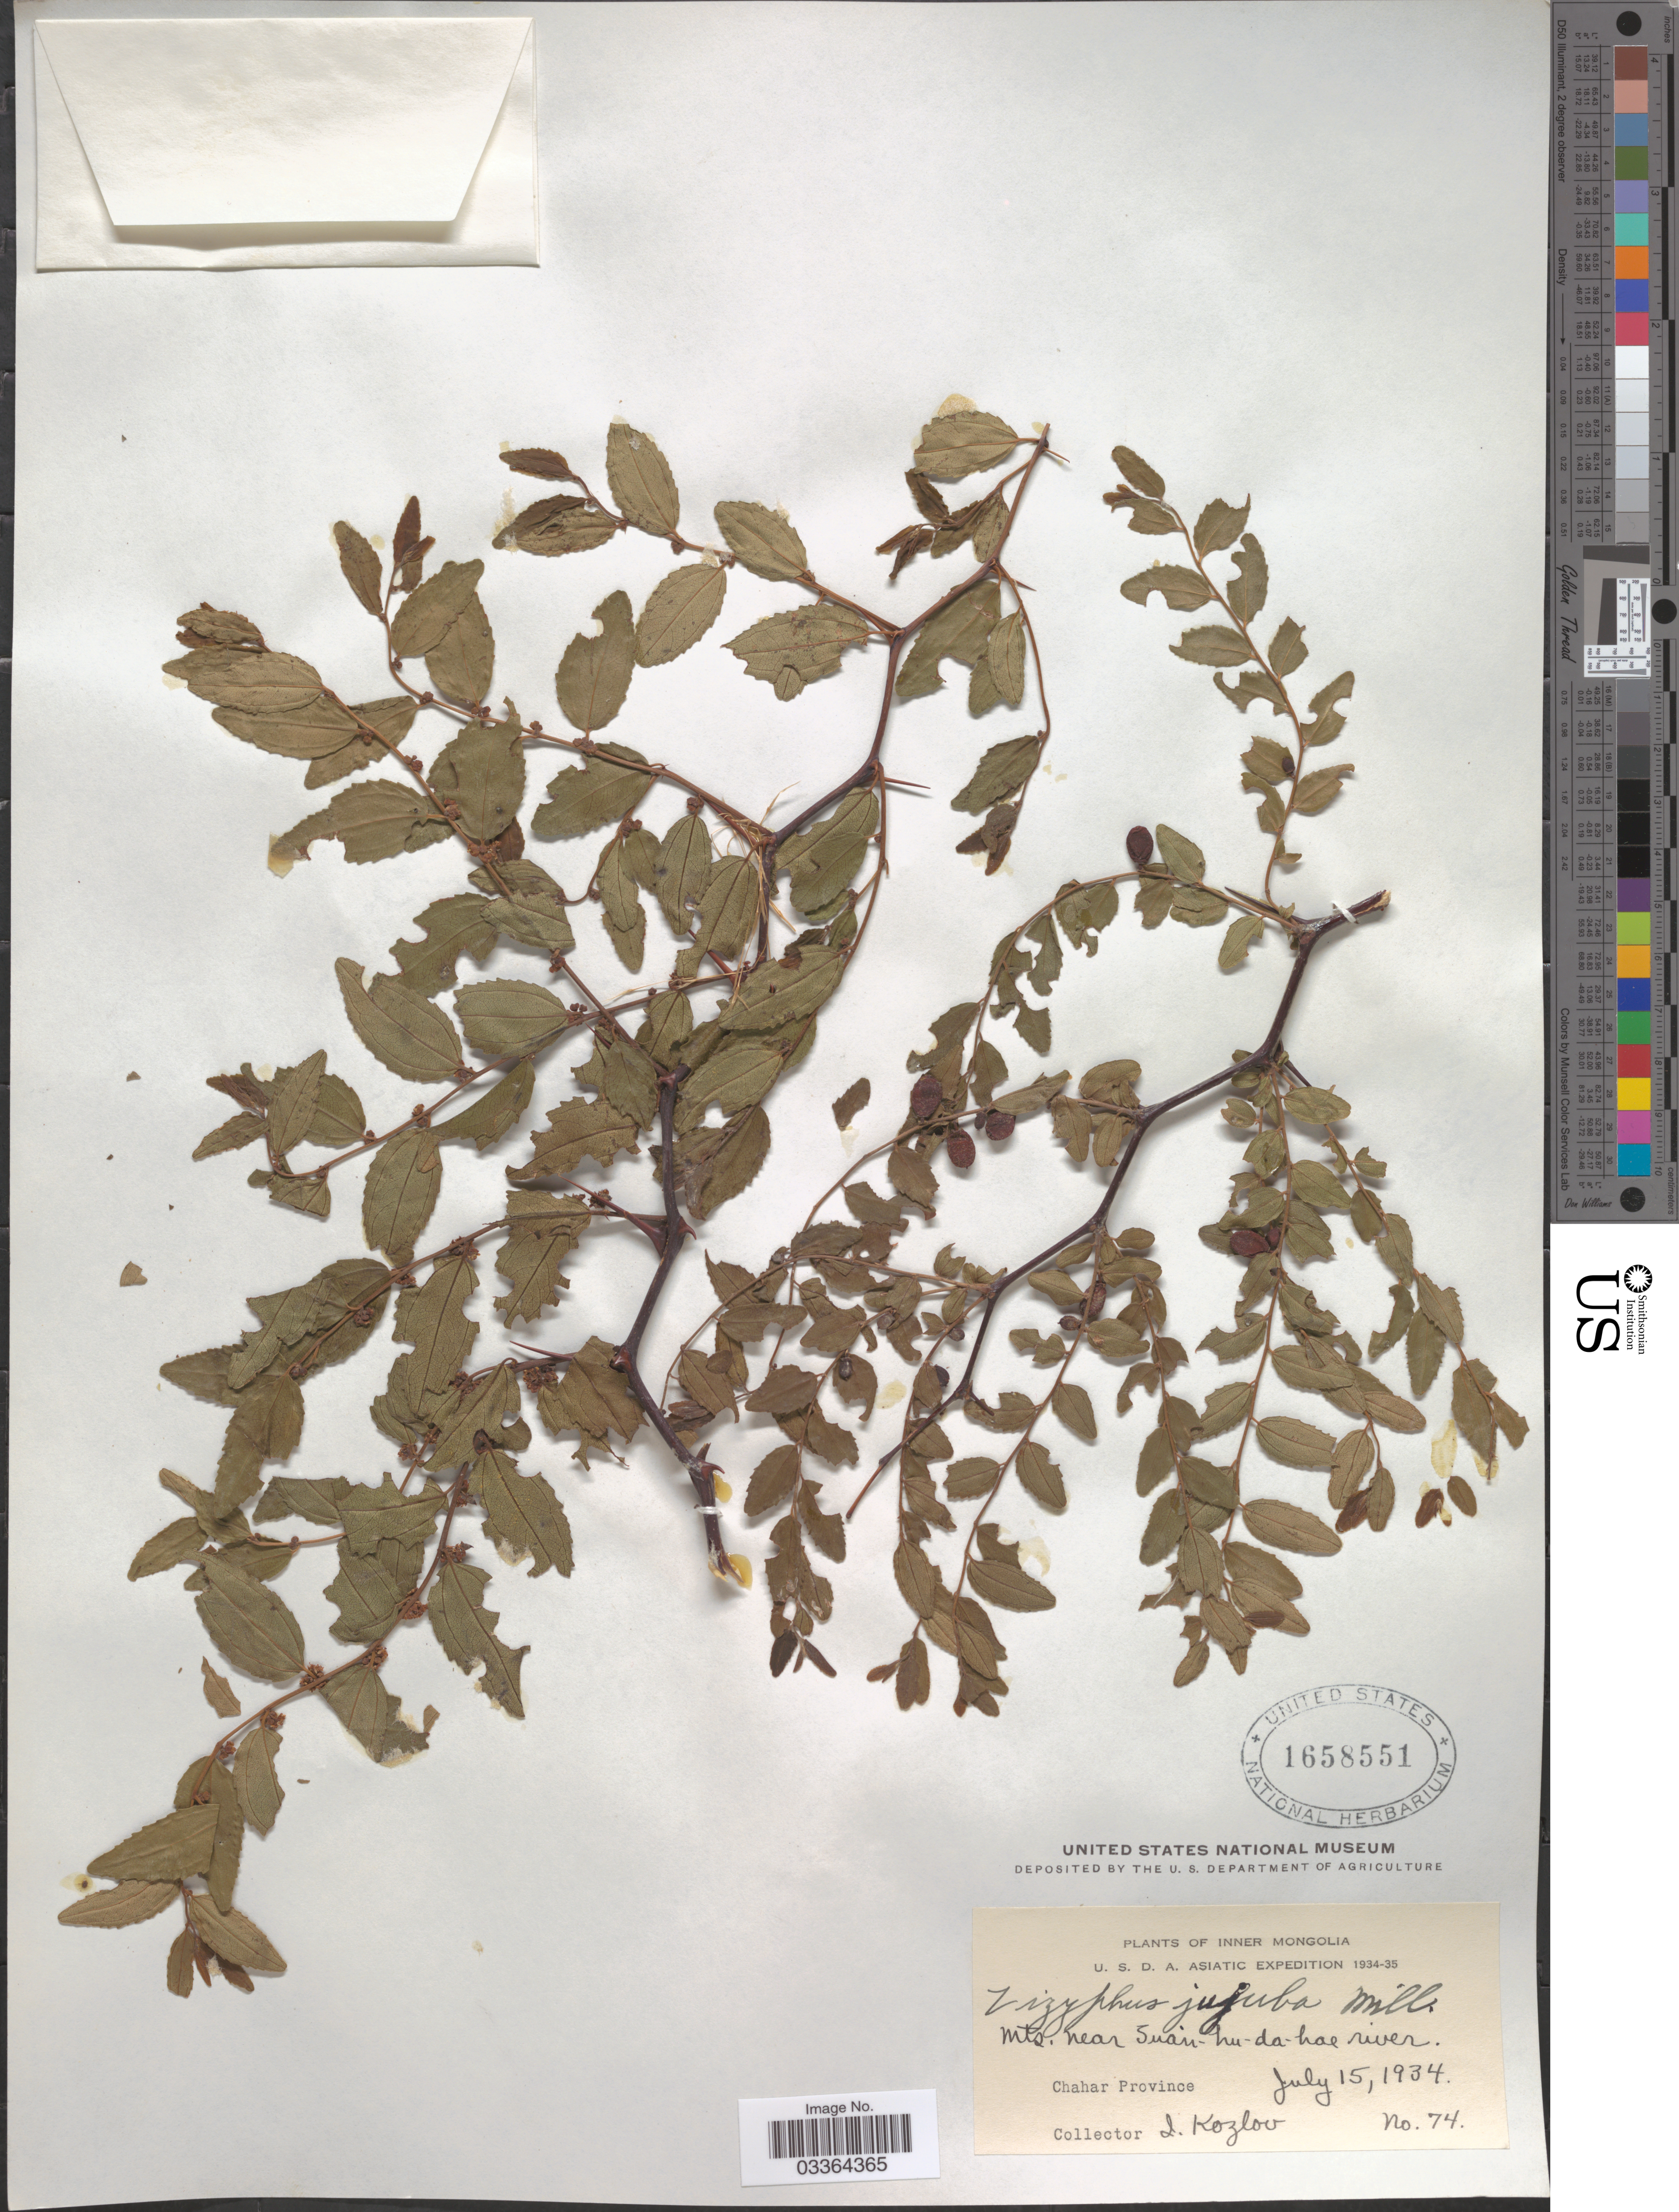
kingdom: Plantae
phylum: Tracheophyta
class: Magnoliopsida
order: Rosales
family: Rhamnaceae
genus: Ziziphus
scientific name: Ziziphus jujuba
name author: Mill.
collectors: I. Kozlov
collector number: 74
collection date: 1934-07-15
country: China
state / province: Nei Monggol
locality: Inner Mongolia. Mts. near Suair [interpreted]-hu-da-hae river. Chahar Province.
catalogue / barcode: US 1658551